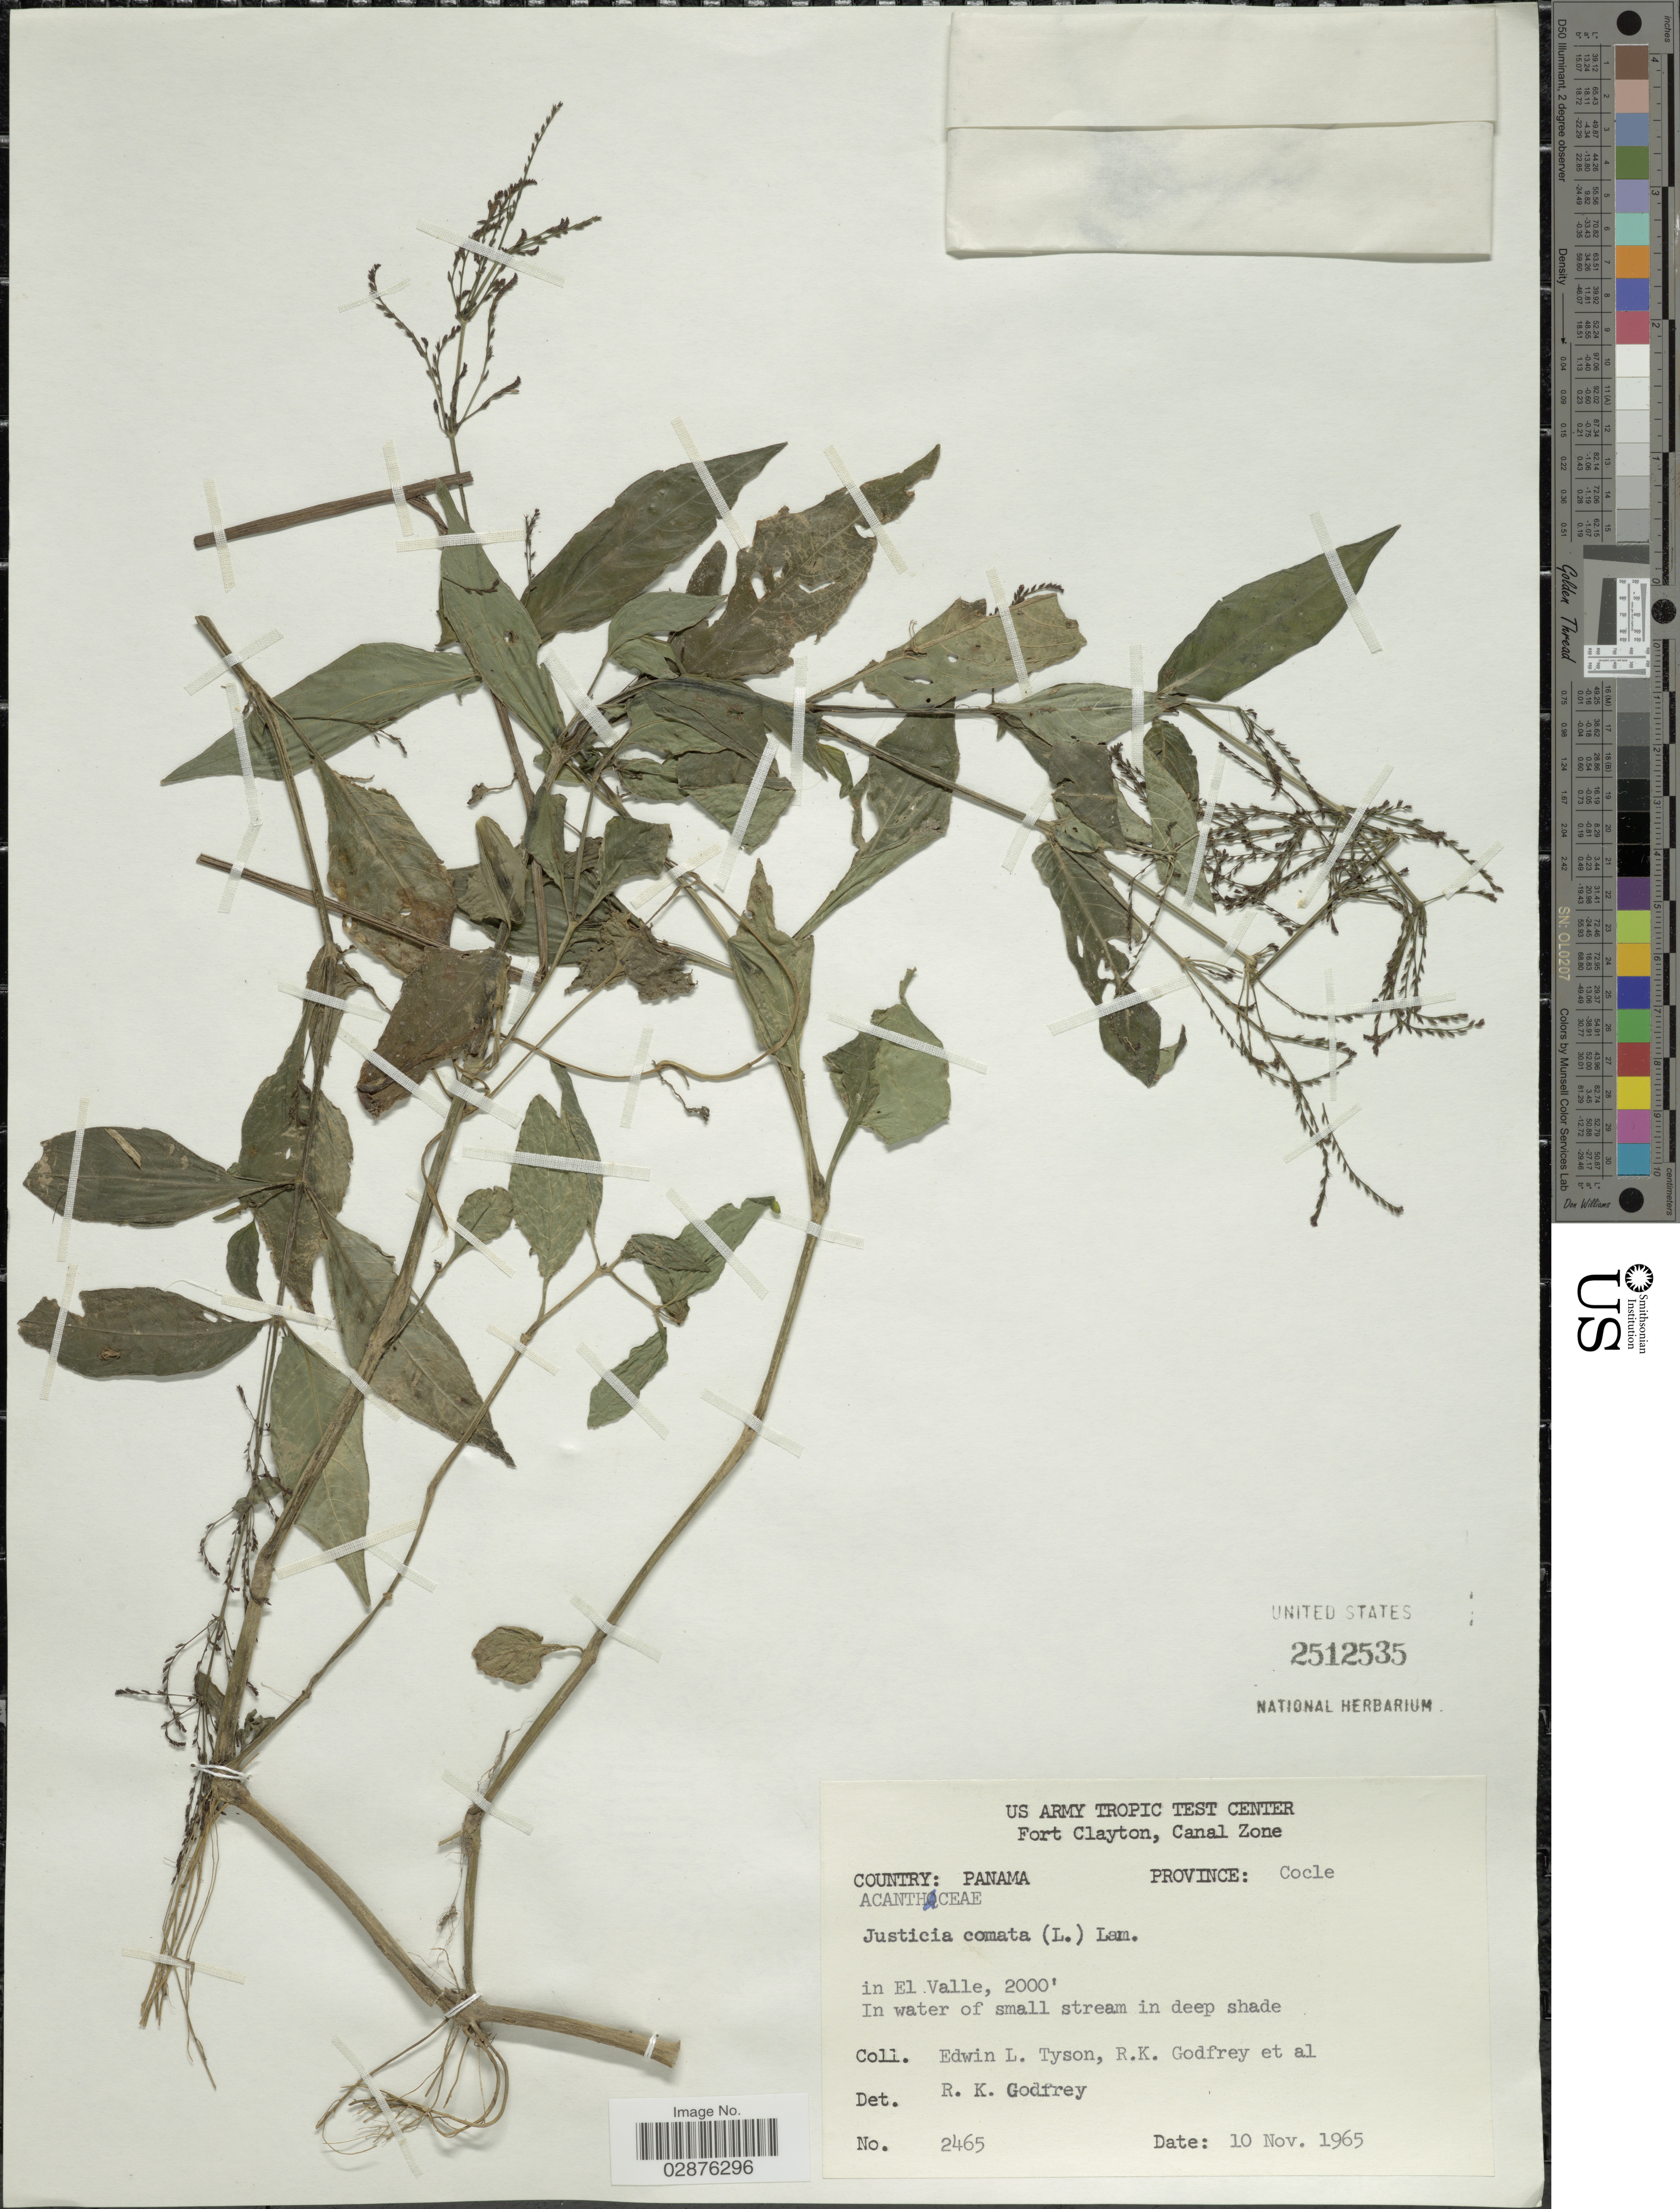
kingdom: Plantae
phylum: Tracheophyta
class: Magnoliopsida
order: Lamiales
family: Acanthaceae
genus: Justicia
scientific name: Justicia comata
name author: (L.) Lam.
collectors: E. L. Tyson, R. K. Godfrey & et al.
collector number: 2465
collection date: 1965-11-10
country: Panama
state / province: Coclé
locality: Province: Cocle, in El Valle.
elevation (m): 610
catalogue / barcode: US 2512535